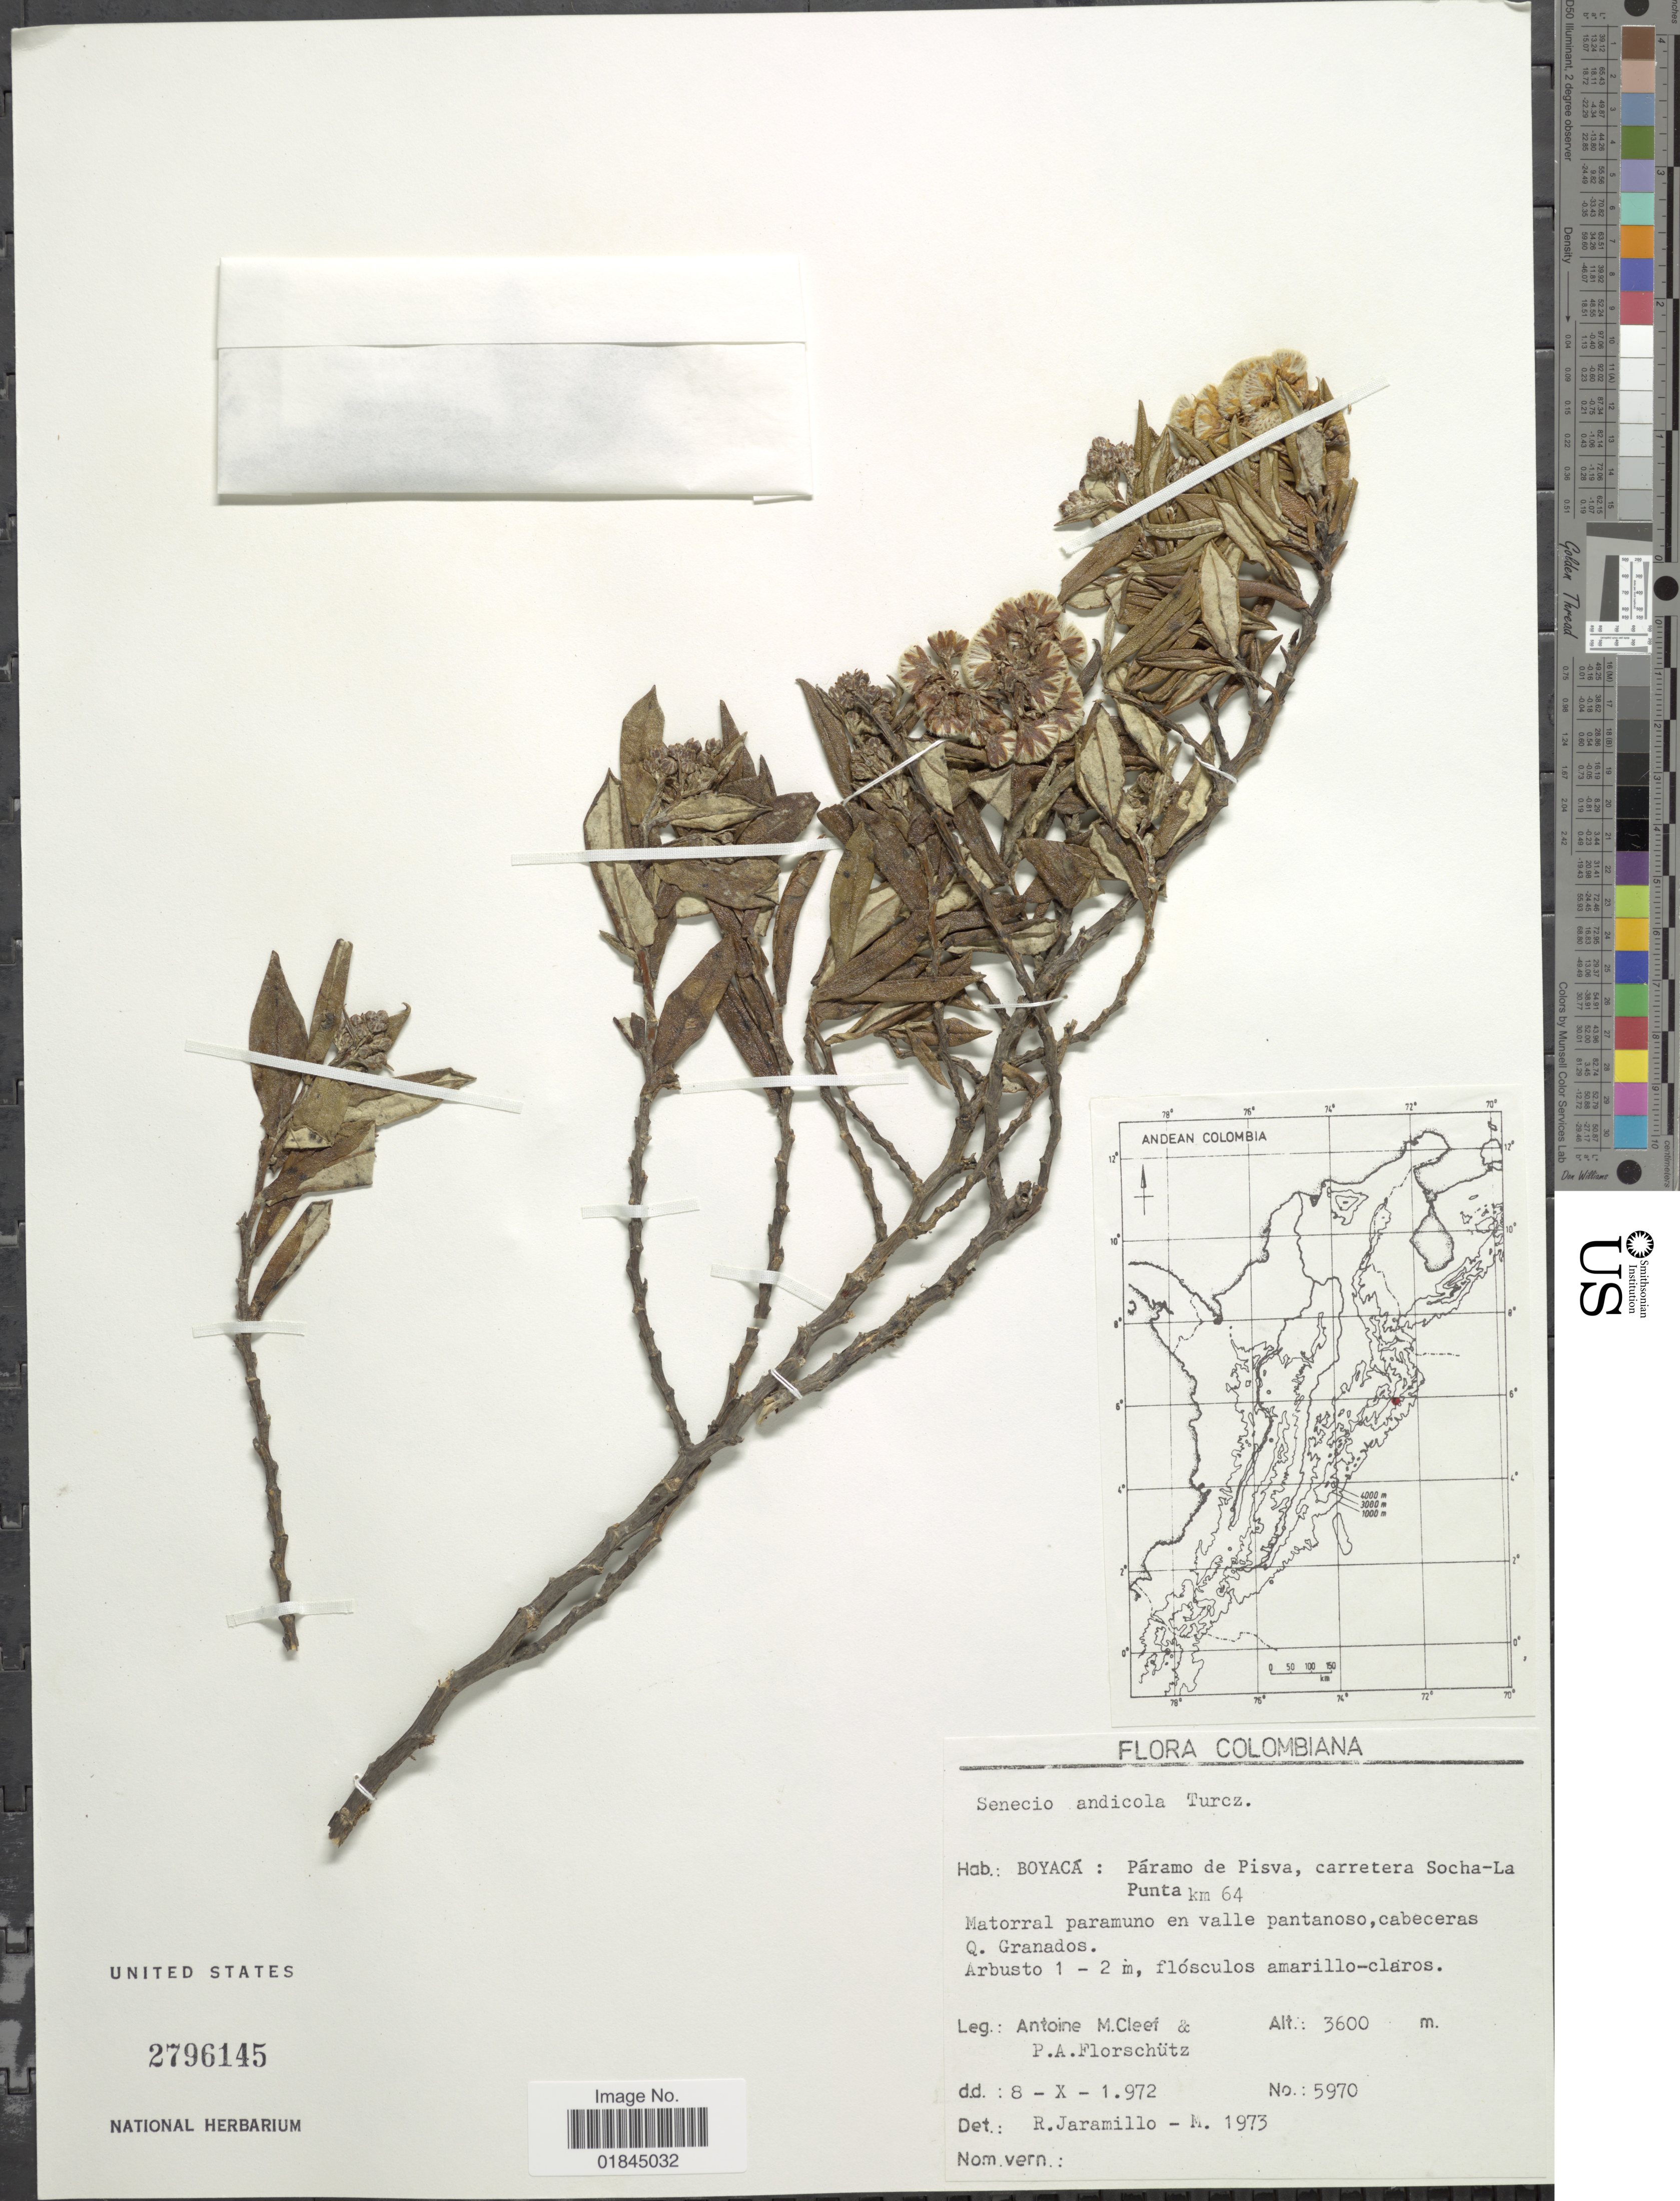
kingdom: Plantae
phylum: Tracheophyta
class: Magnoliopsida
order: Asterales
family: Asteraceae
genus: Pentacalia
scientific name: Pentacalia andicola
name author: (Turcz.) Cuatrec.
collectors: A. M. Cleef & P. Florschütz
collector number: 5970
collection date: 1972-10-08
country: Colombia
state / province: Boyacá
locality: Paramao de Pisva, carretera Socha-La Punta km 64. matorral paramuno en valle pantanosos, cabeceras Q. Granados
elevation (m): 3600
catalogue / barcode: US 2796145